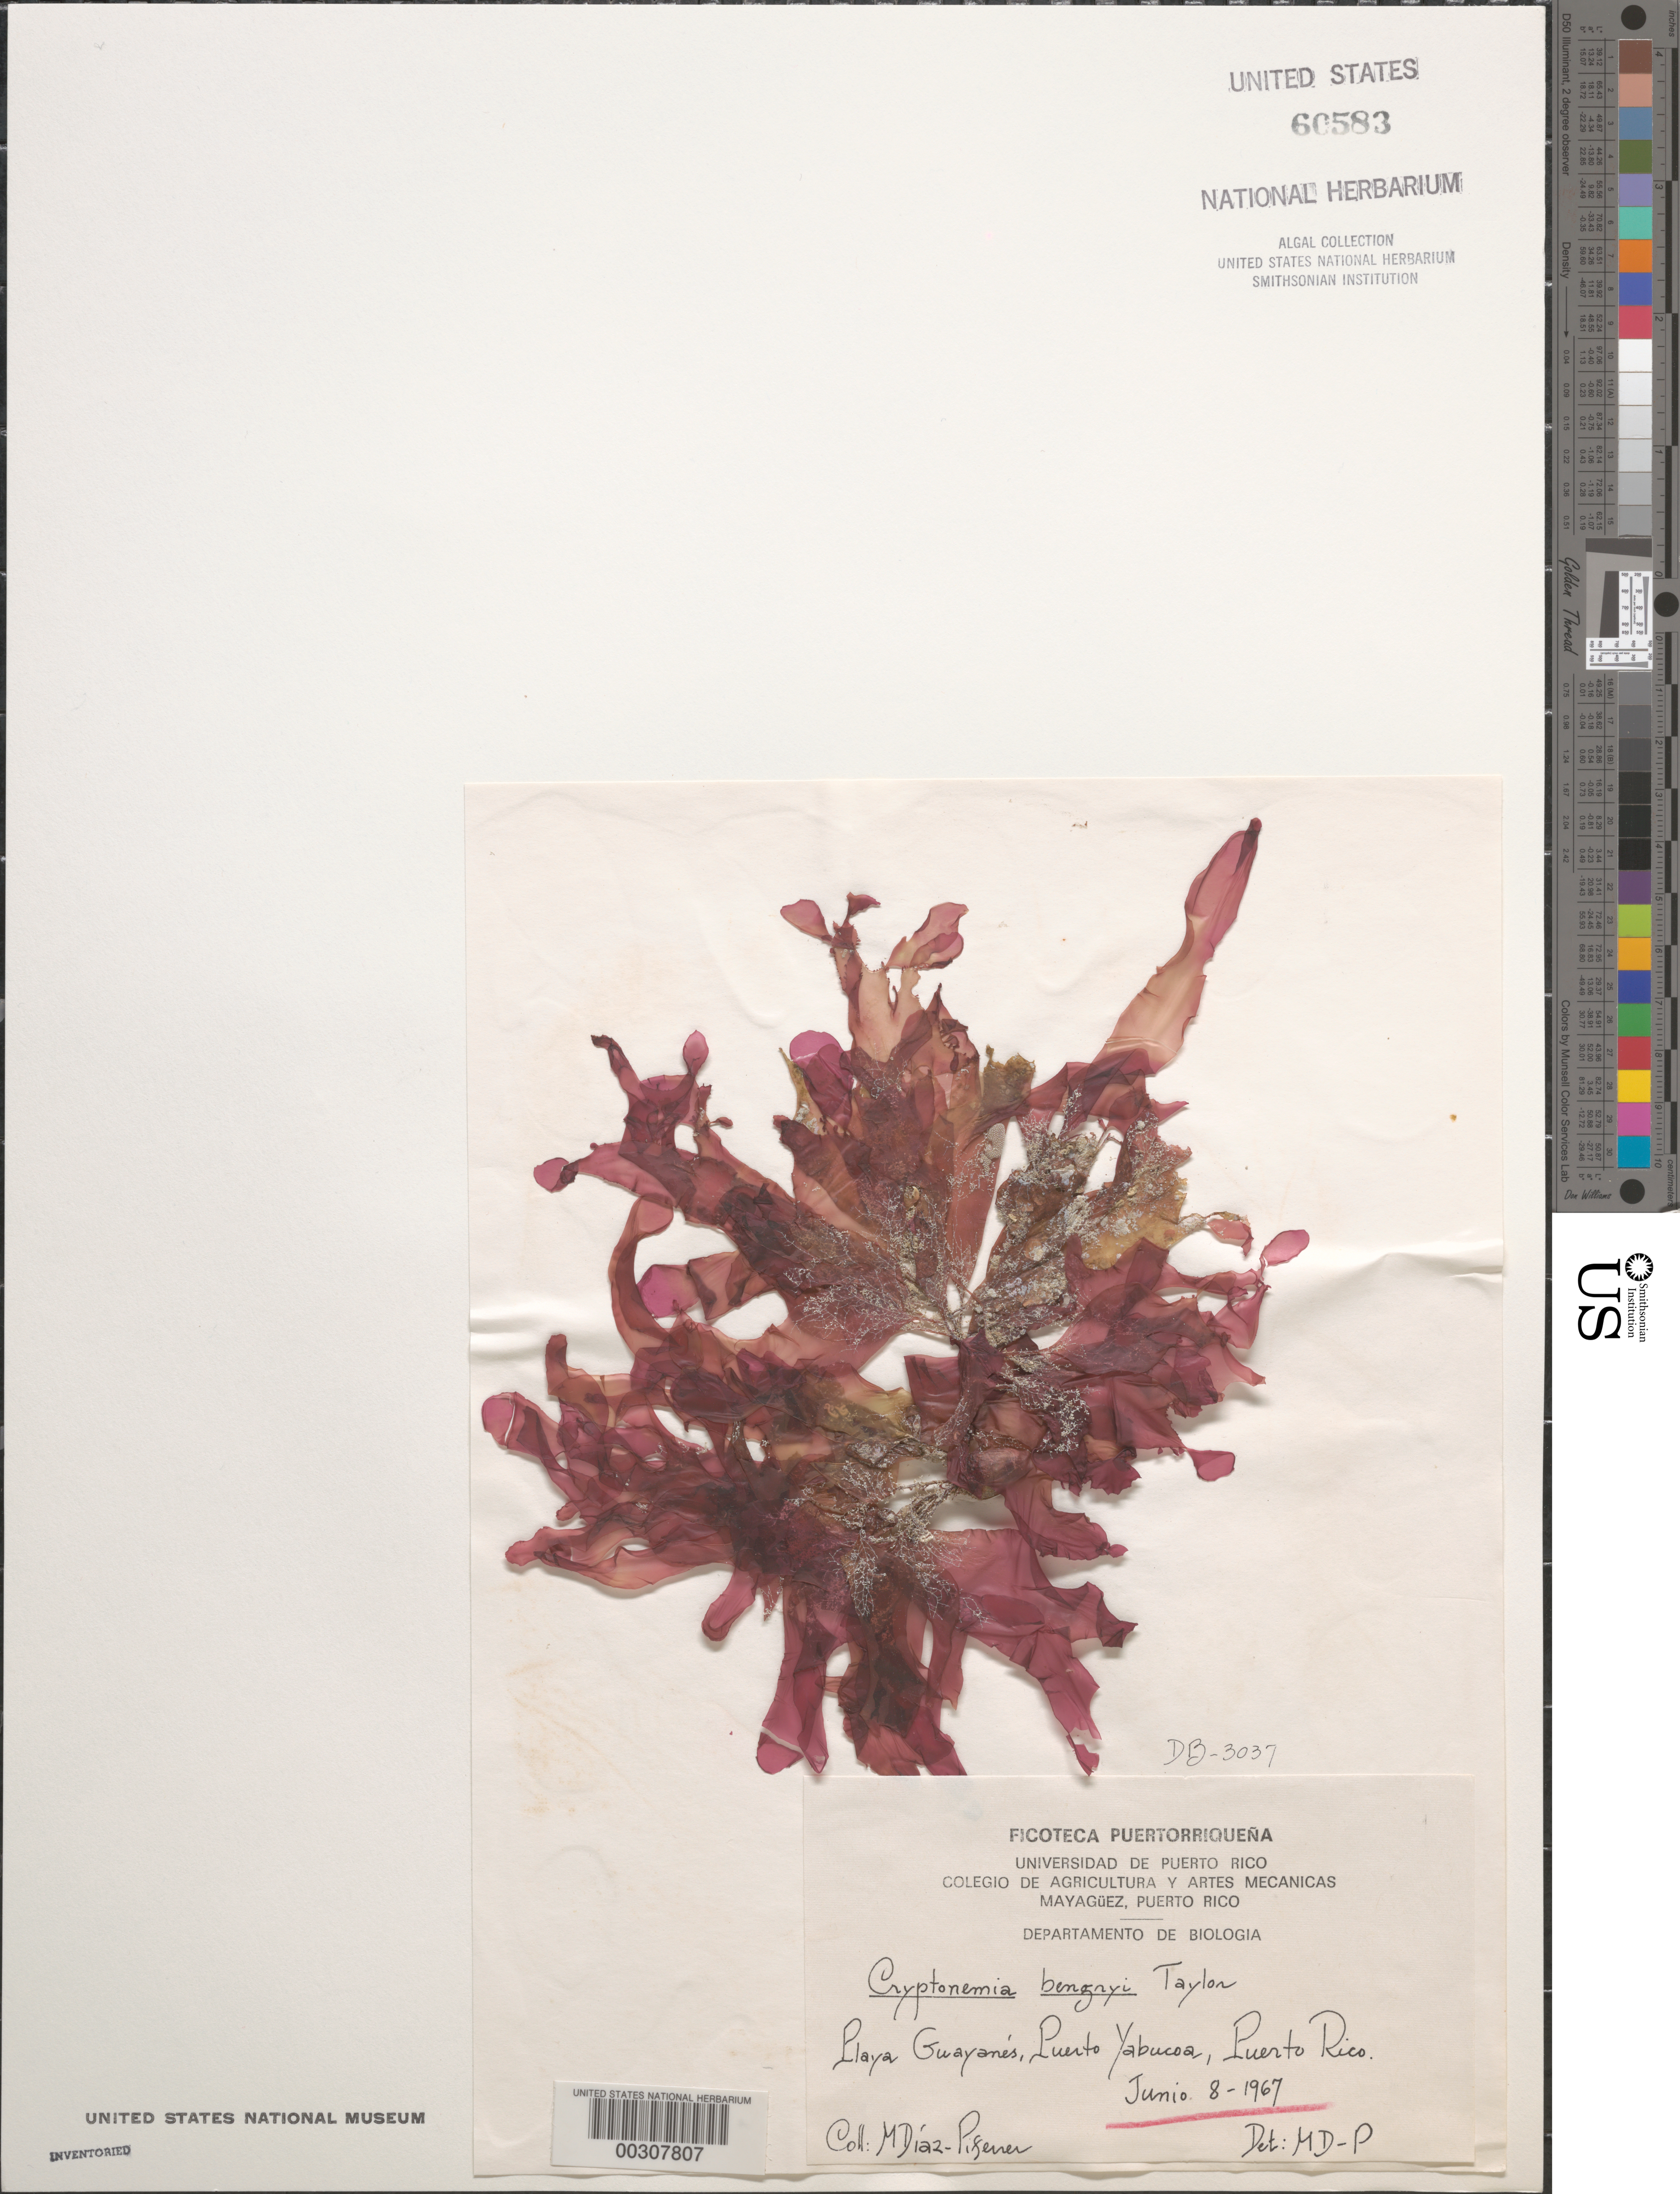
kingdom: Plantae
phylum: Rhodophyta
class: Florideophyceae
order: Halymeniales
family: Halymeniaceae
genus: Cryptonemia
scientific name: Cryptonemia bengryi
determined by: Diaz-Piferrer, M.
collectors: M. Diaz-Piferrer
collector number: DB-3037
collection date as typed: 08 Jun 1967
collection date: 1967-06-08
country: Puerto Rico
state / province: Yabucoa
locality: Playa Guayanes, Puerto Yabucoa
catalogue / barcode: US 60583